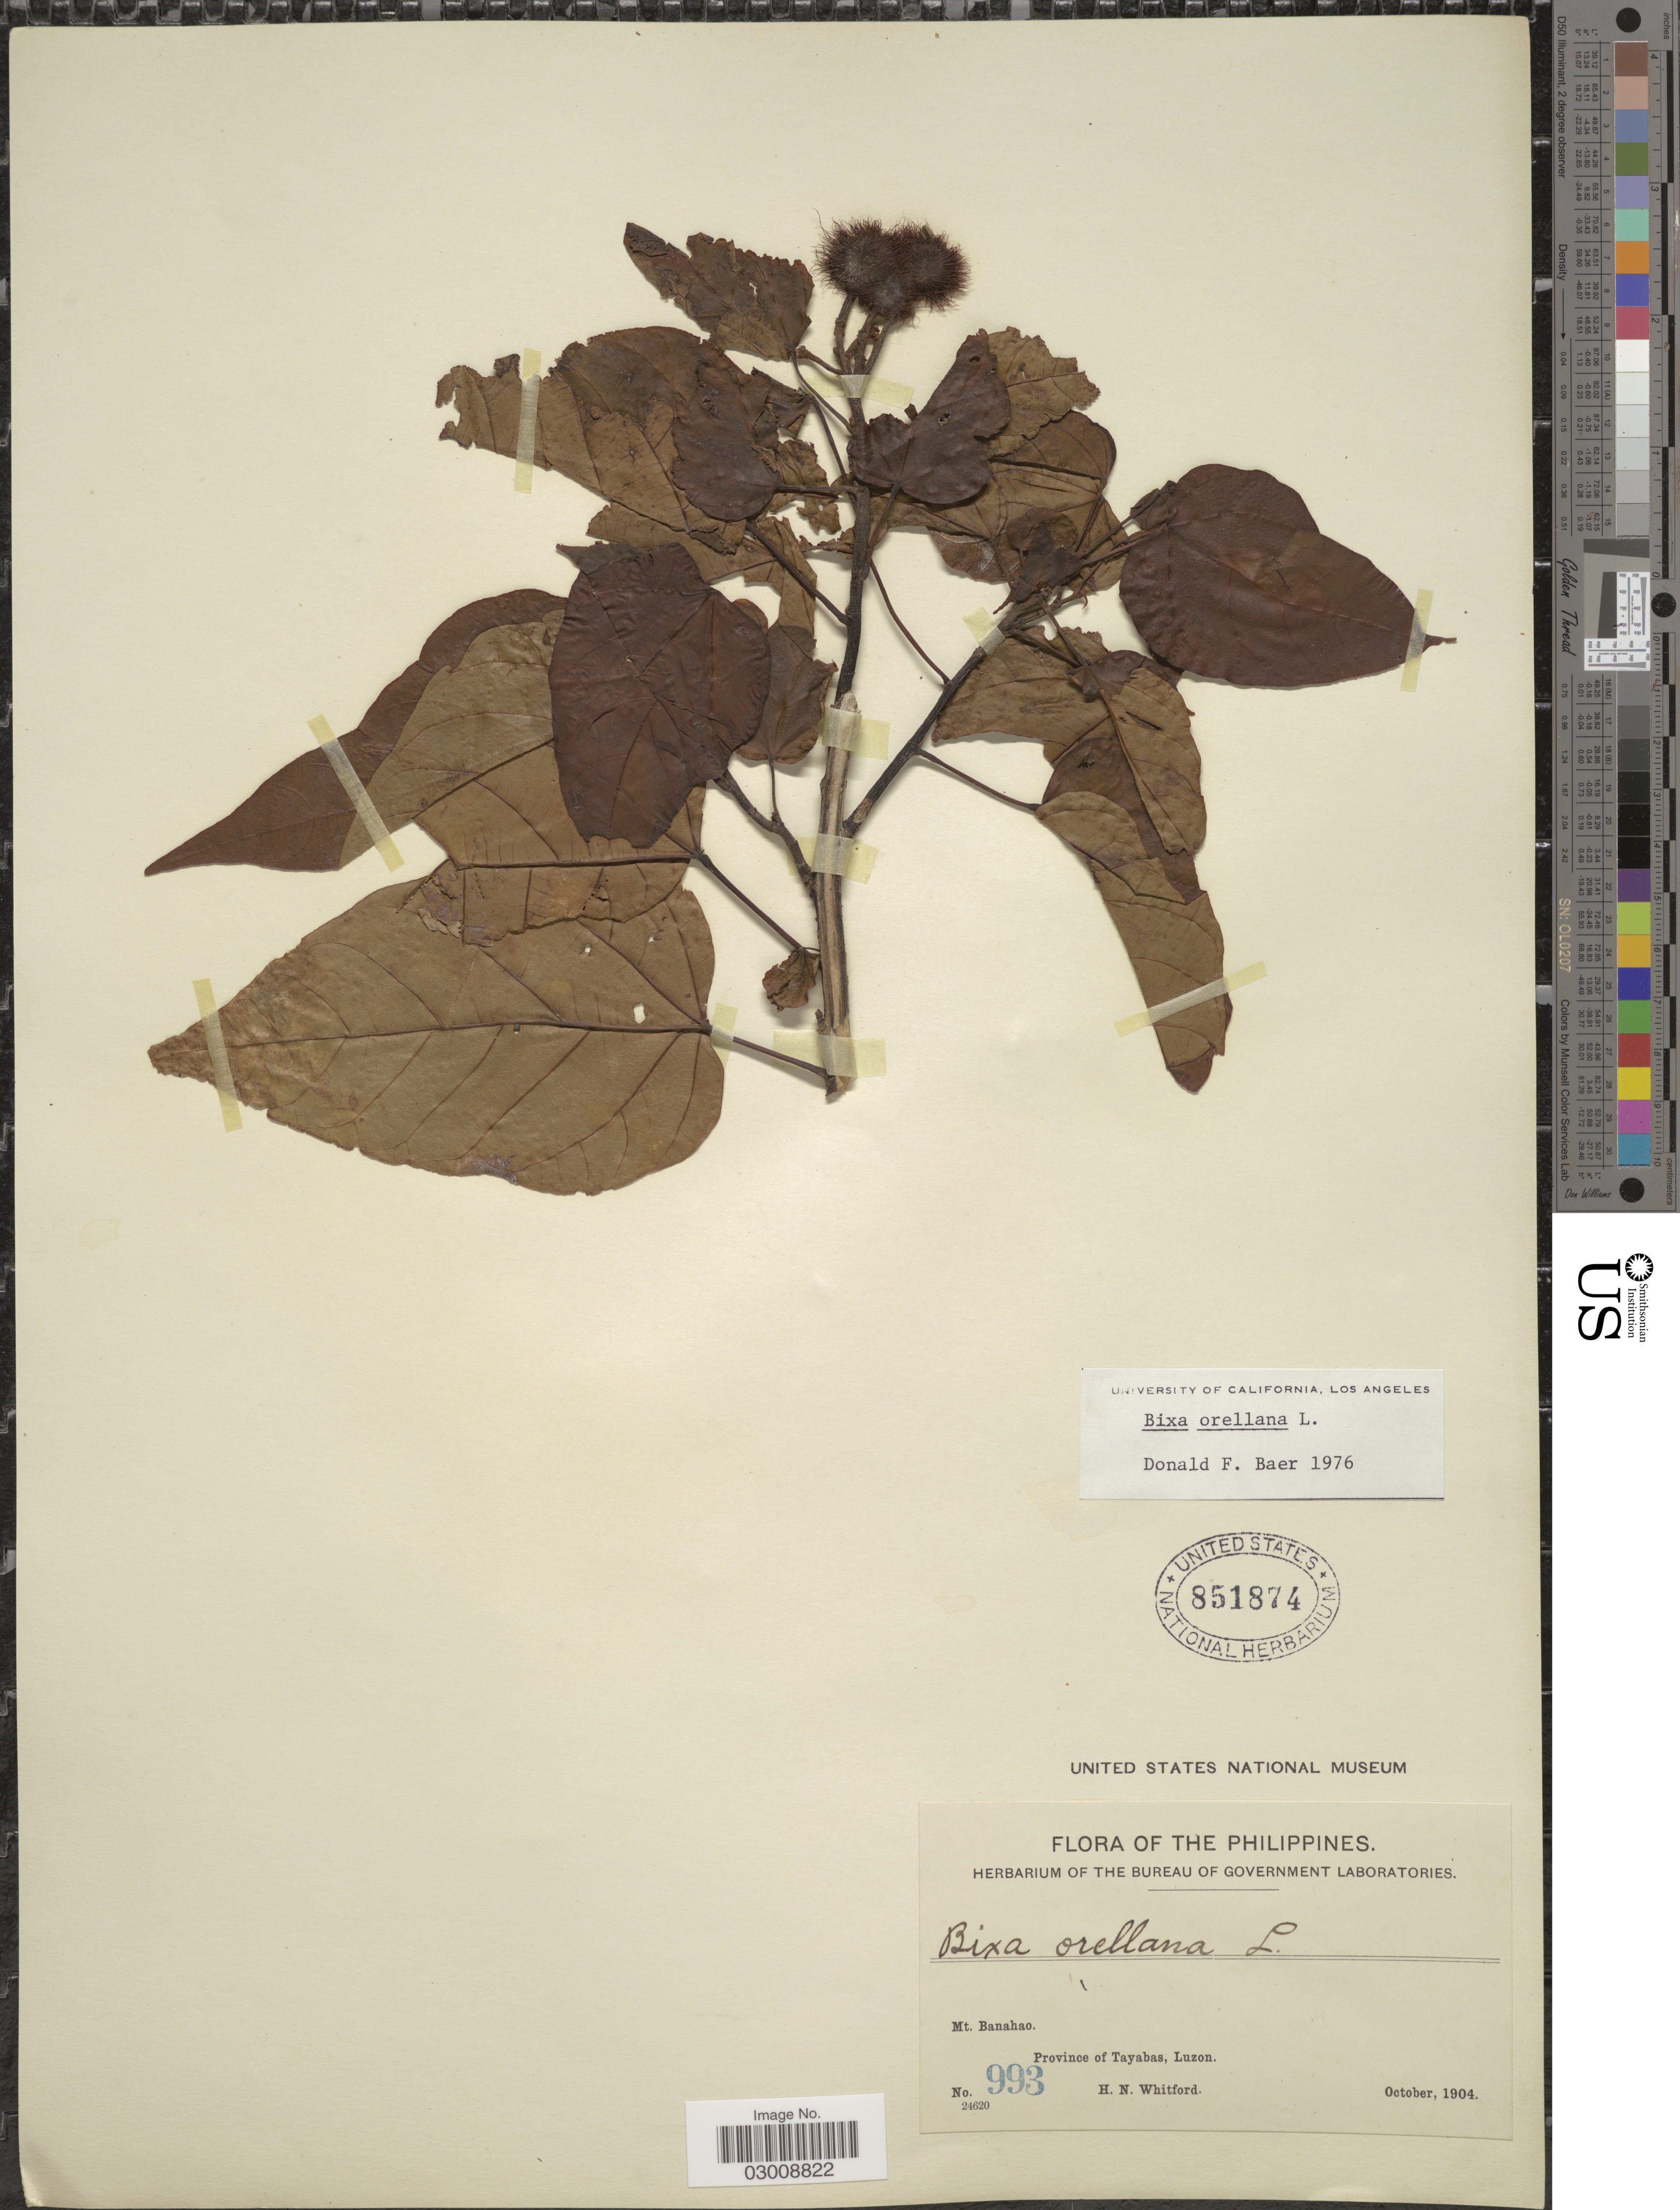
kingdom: Plantae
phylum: Tracheophyta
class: Magnoliopsida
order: Malvales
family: Bixaceae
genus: Bixa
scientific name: Bixa orellana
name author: L.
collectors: H. N. Whitford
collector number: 993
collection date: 1904-10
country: Philippines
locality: The Philippines. Mt. Banahao. Province of Tayabas, Luzon.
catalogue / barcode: US 851874